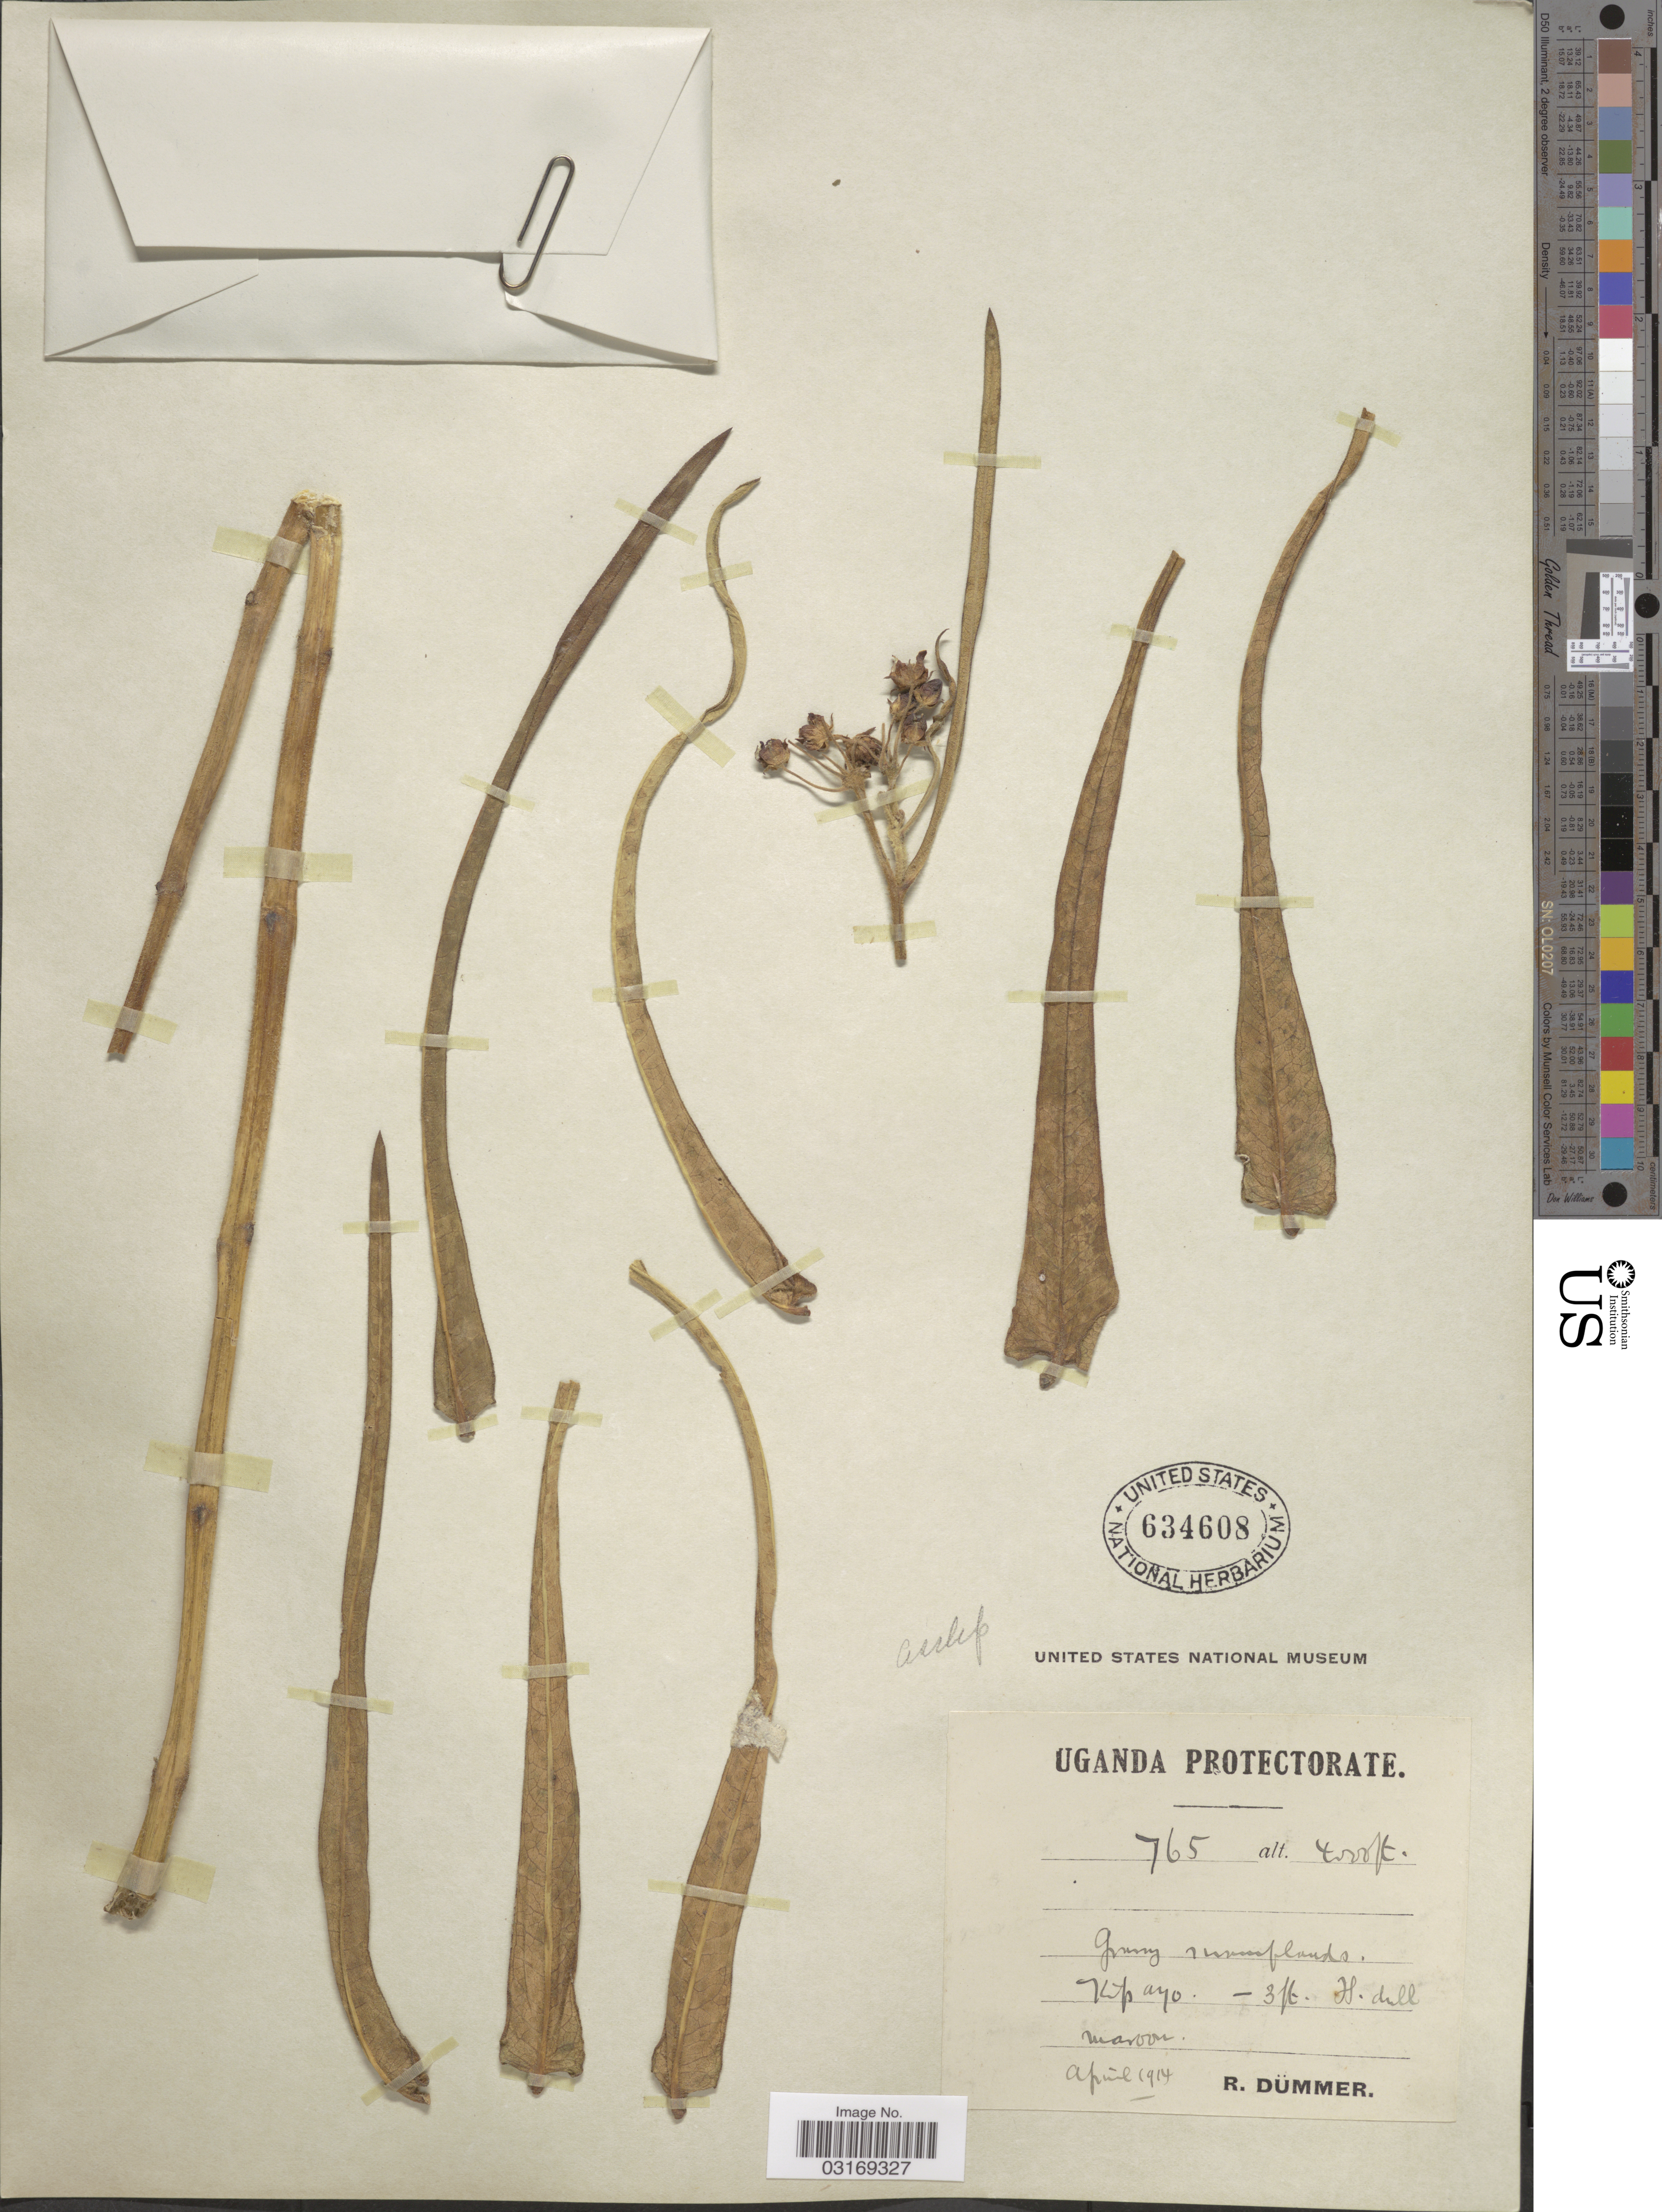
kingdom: Plantae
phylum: Tracheophyta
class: Magnoliopsida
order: Gentianales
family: Apocynaceae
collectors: R. A. Dümmer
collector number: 765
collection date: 1914-04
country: Uganda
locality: Kipayo.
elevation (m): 1219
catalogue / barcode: US 634608